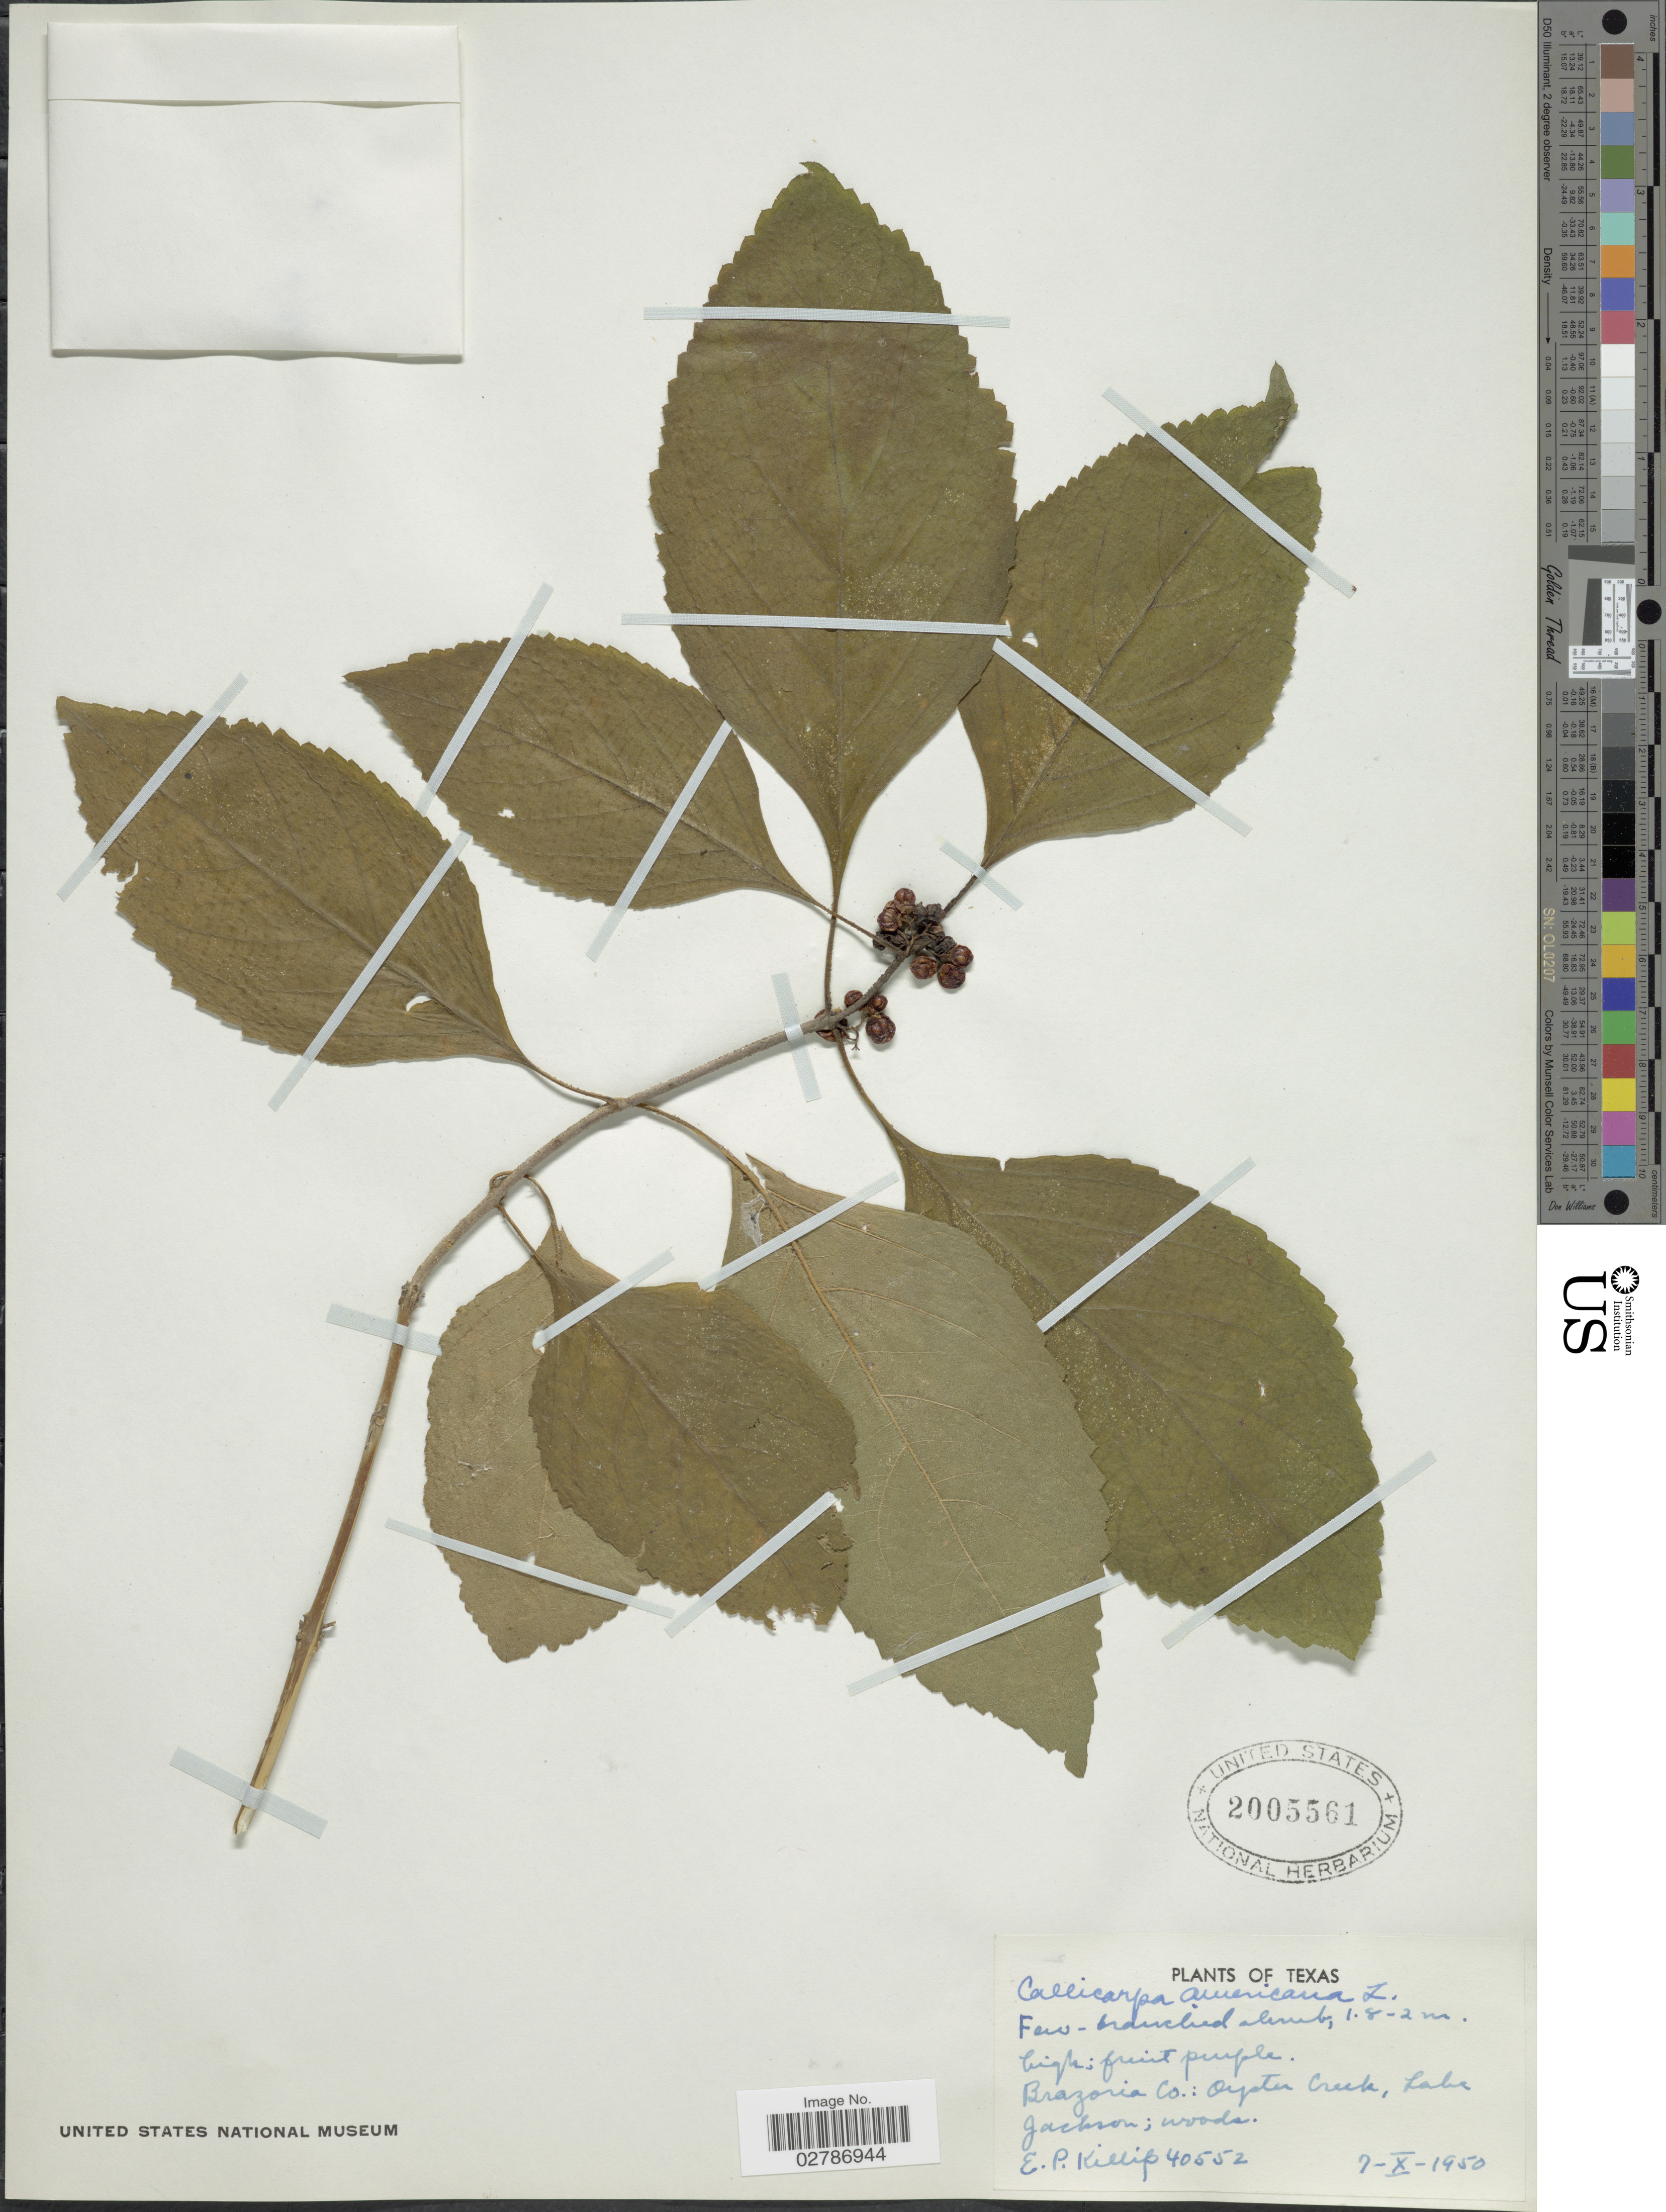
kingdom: Plantae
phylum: Tracheophyta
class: Magnoliopsida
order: Lamiales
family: Lamiaceae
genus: Callicarpa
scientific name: Callicarpa americana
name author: L.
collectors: E. P. Killip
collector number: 40552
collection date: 1950-10-07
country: United States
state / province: Texas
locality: Brazoria Co.: Oyster Creek, Lake Jackson.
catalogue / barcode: US 2005561